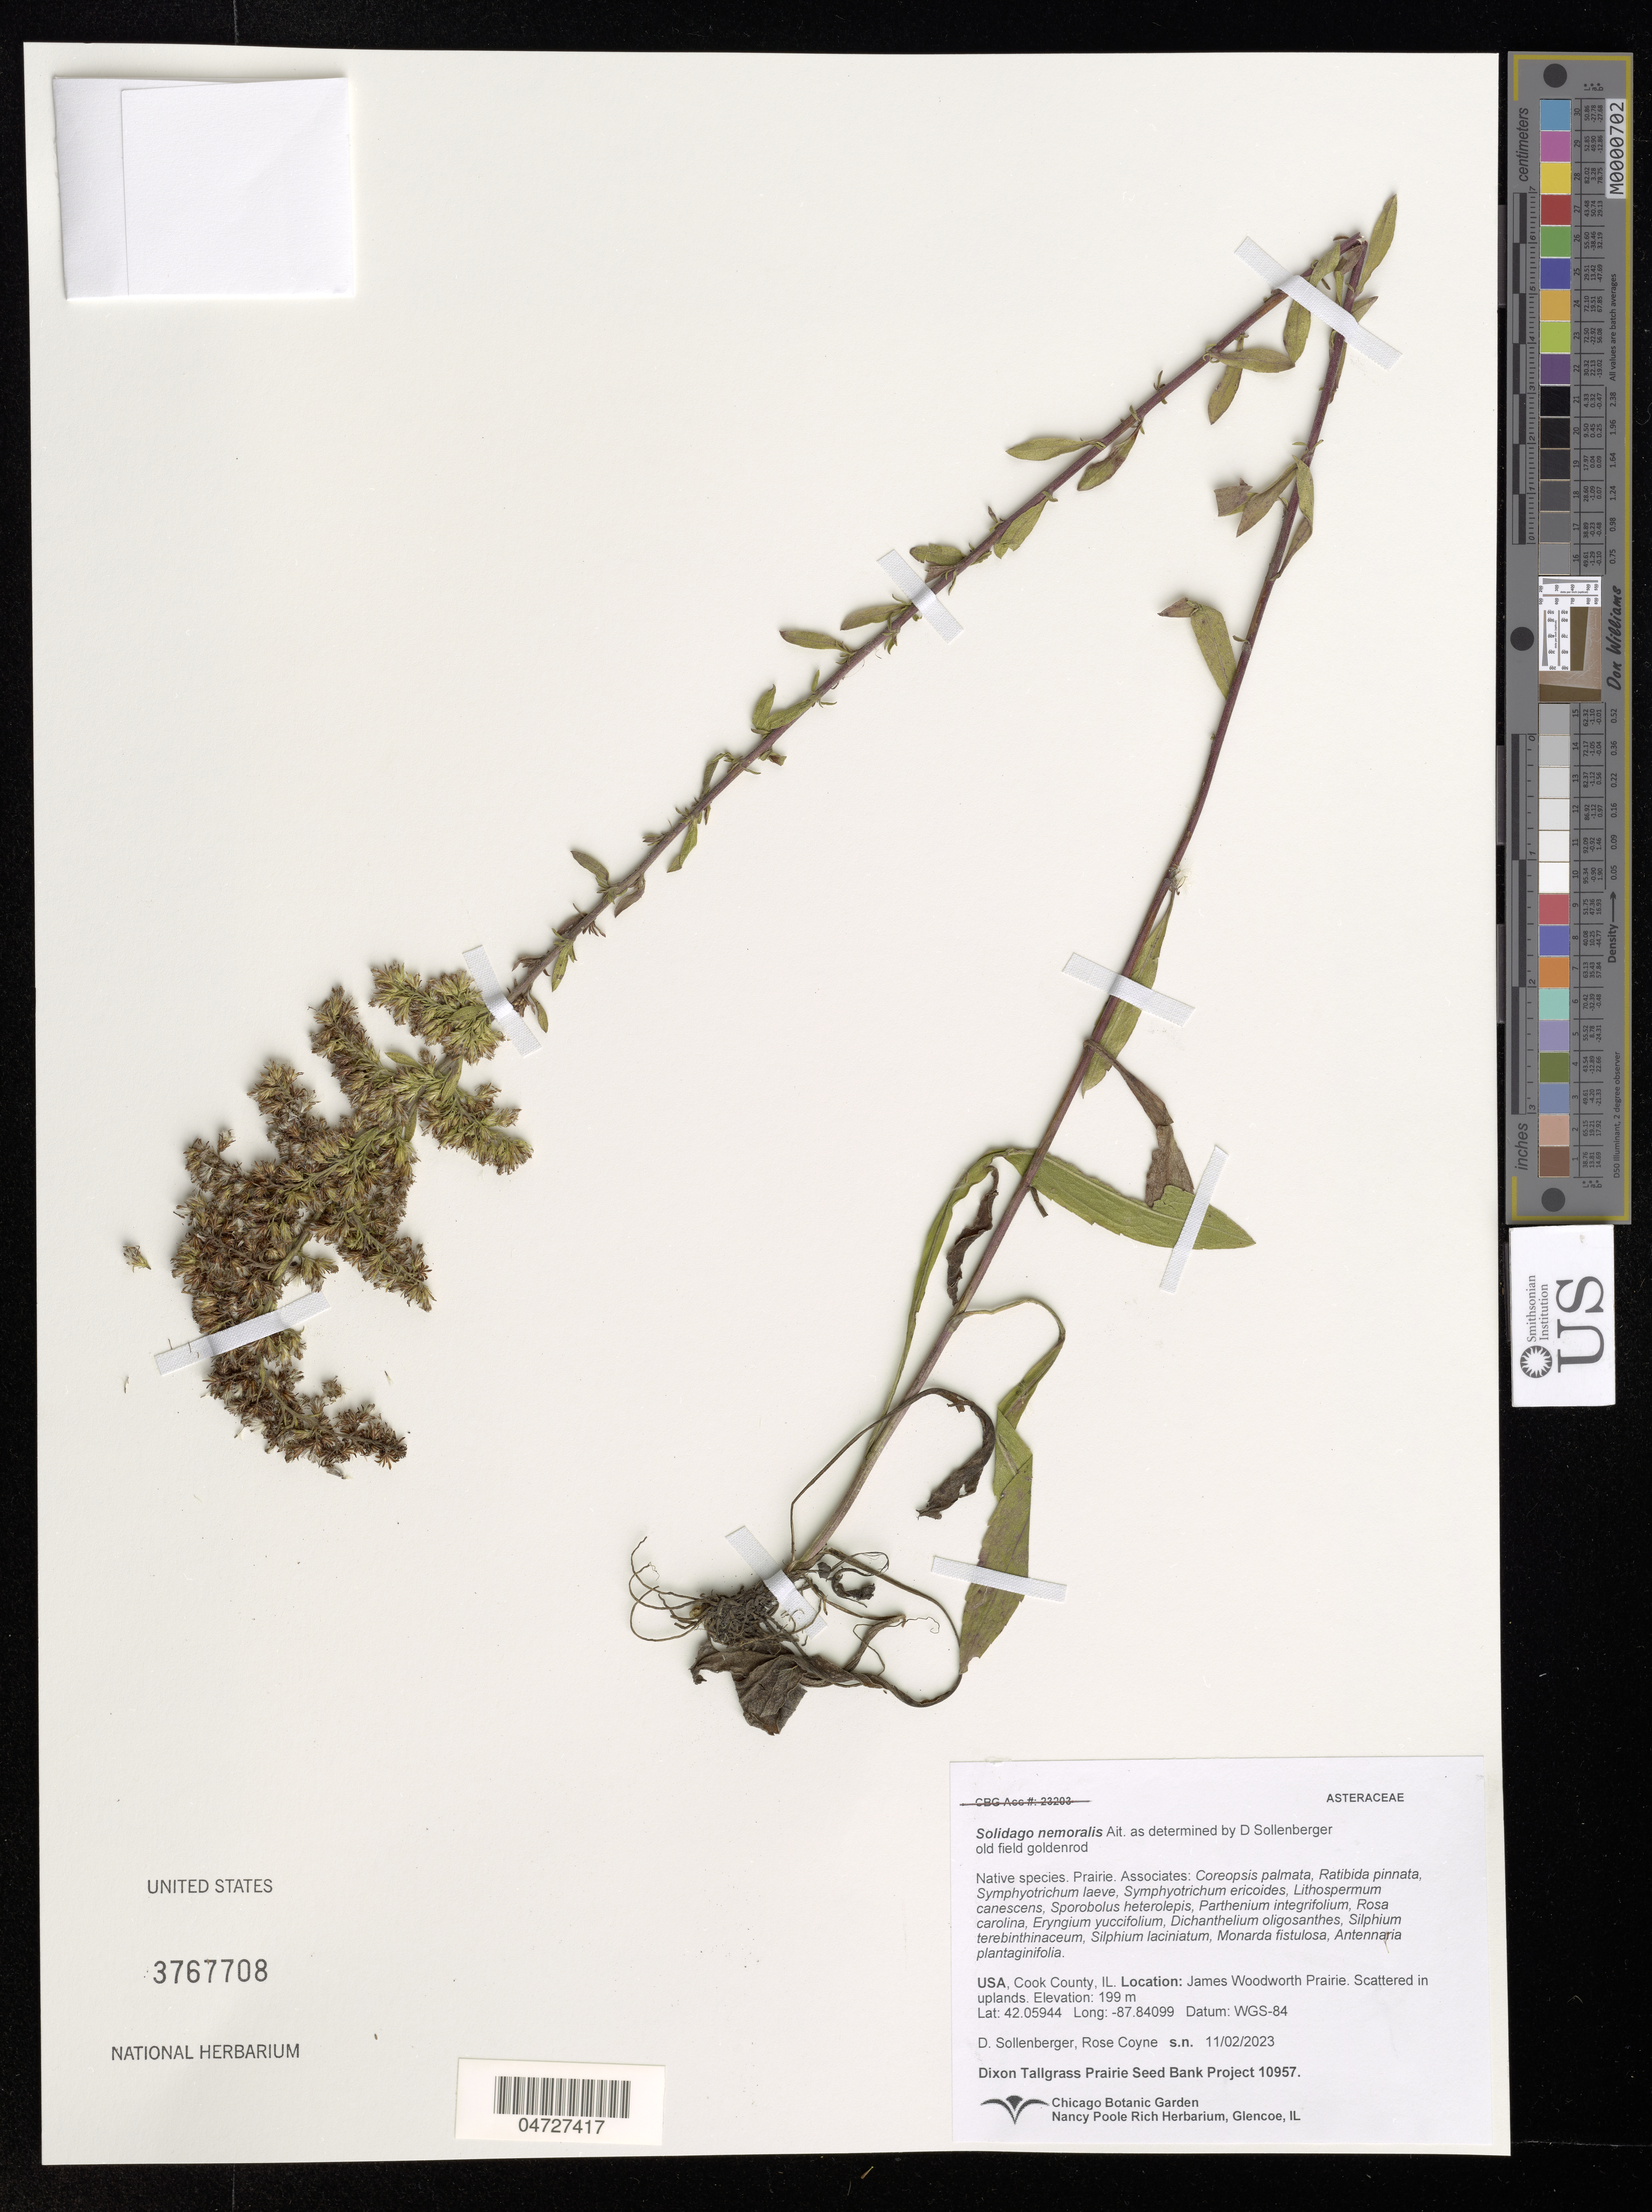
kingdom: Plantae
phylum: Tracheophyta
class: Magnoliopsida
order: Asterales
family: Asteraceae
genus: Solidago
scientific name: Solidago nemoralis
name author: Aiton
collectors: D. Sollenberger & R. Rose Coyne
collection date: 2023-02-11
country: United States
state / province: Illinois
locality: Cook County, IL. James Woodworth Prairie. Scattered in uplands.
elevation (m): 199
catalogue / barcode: US 3767708